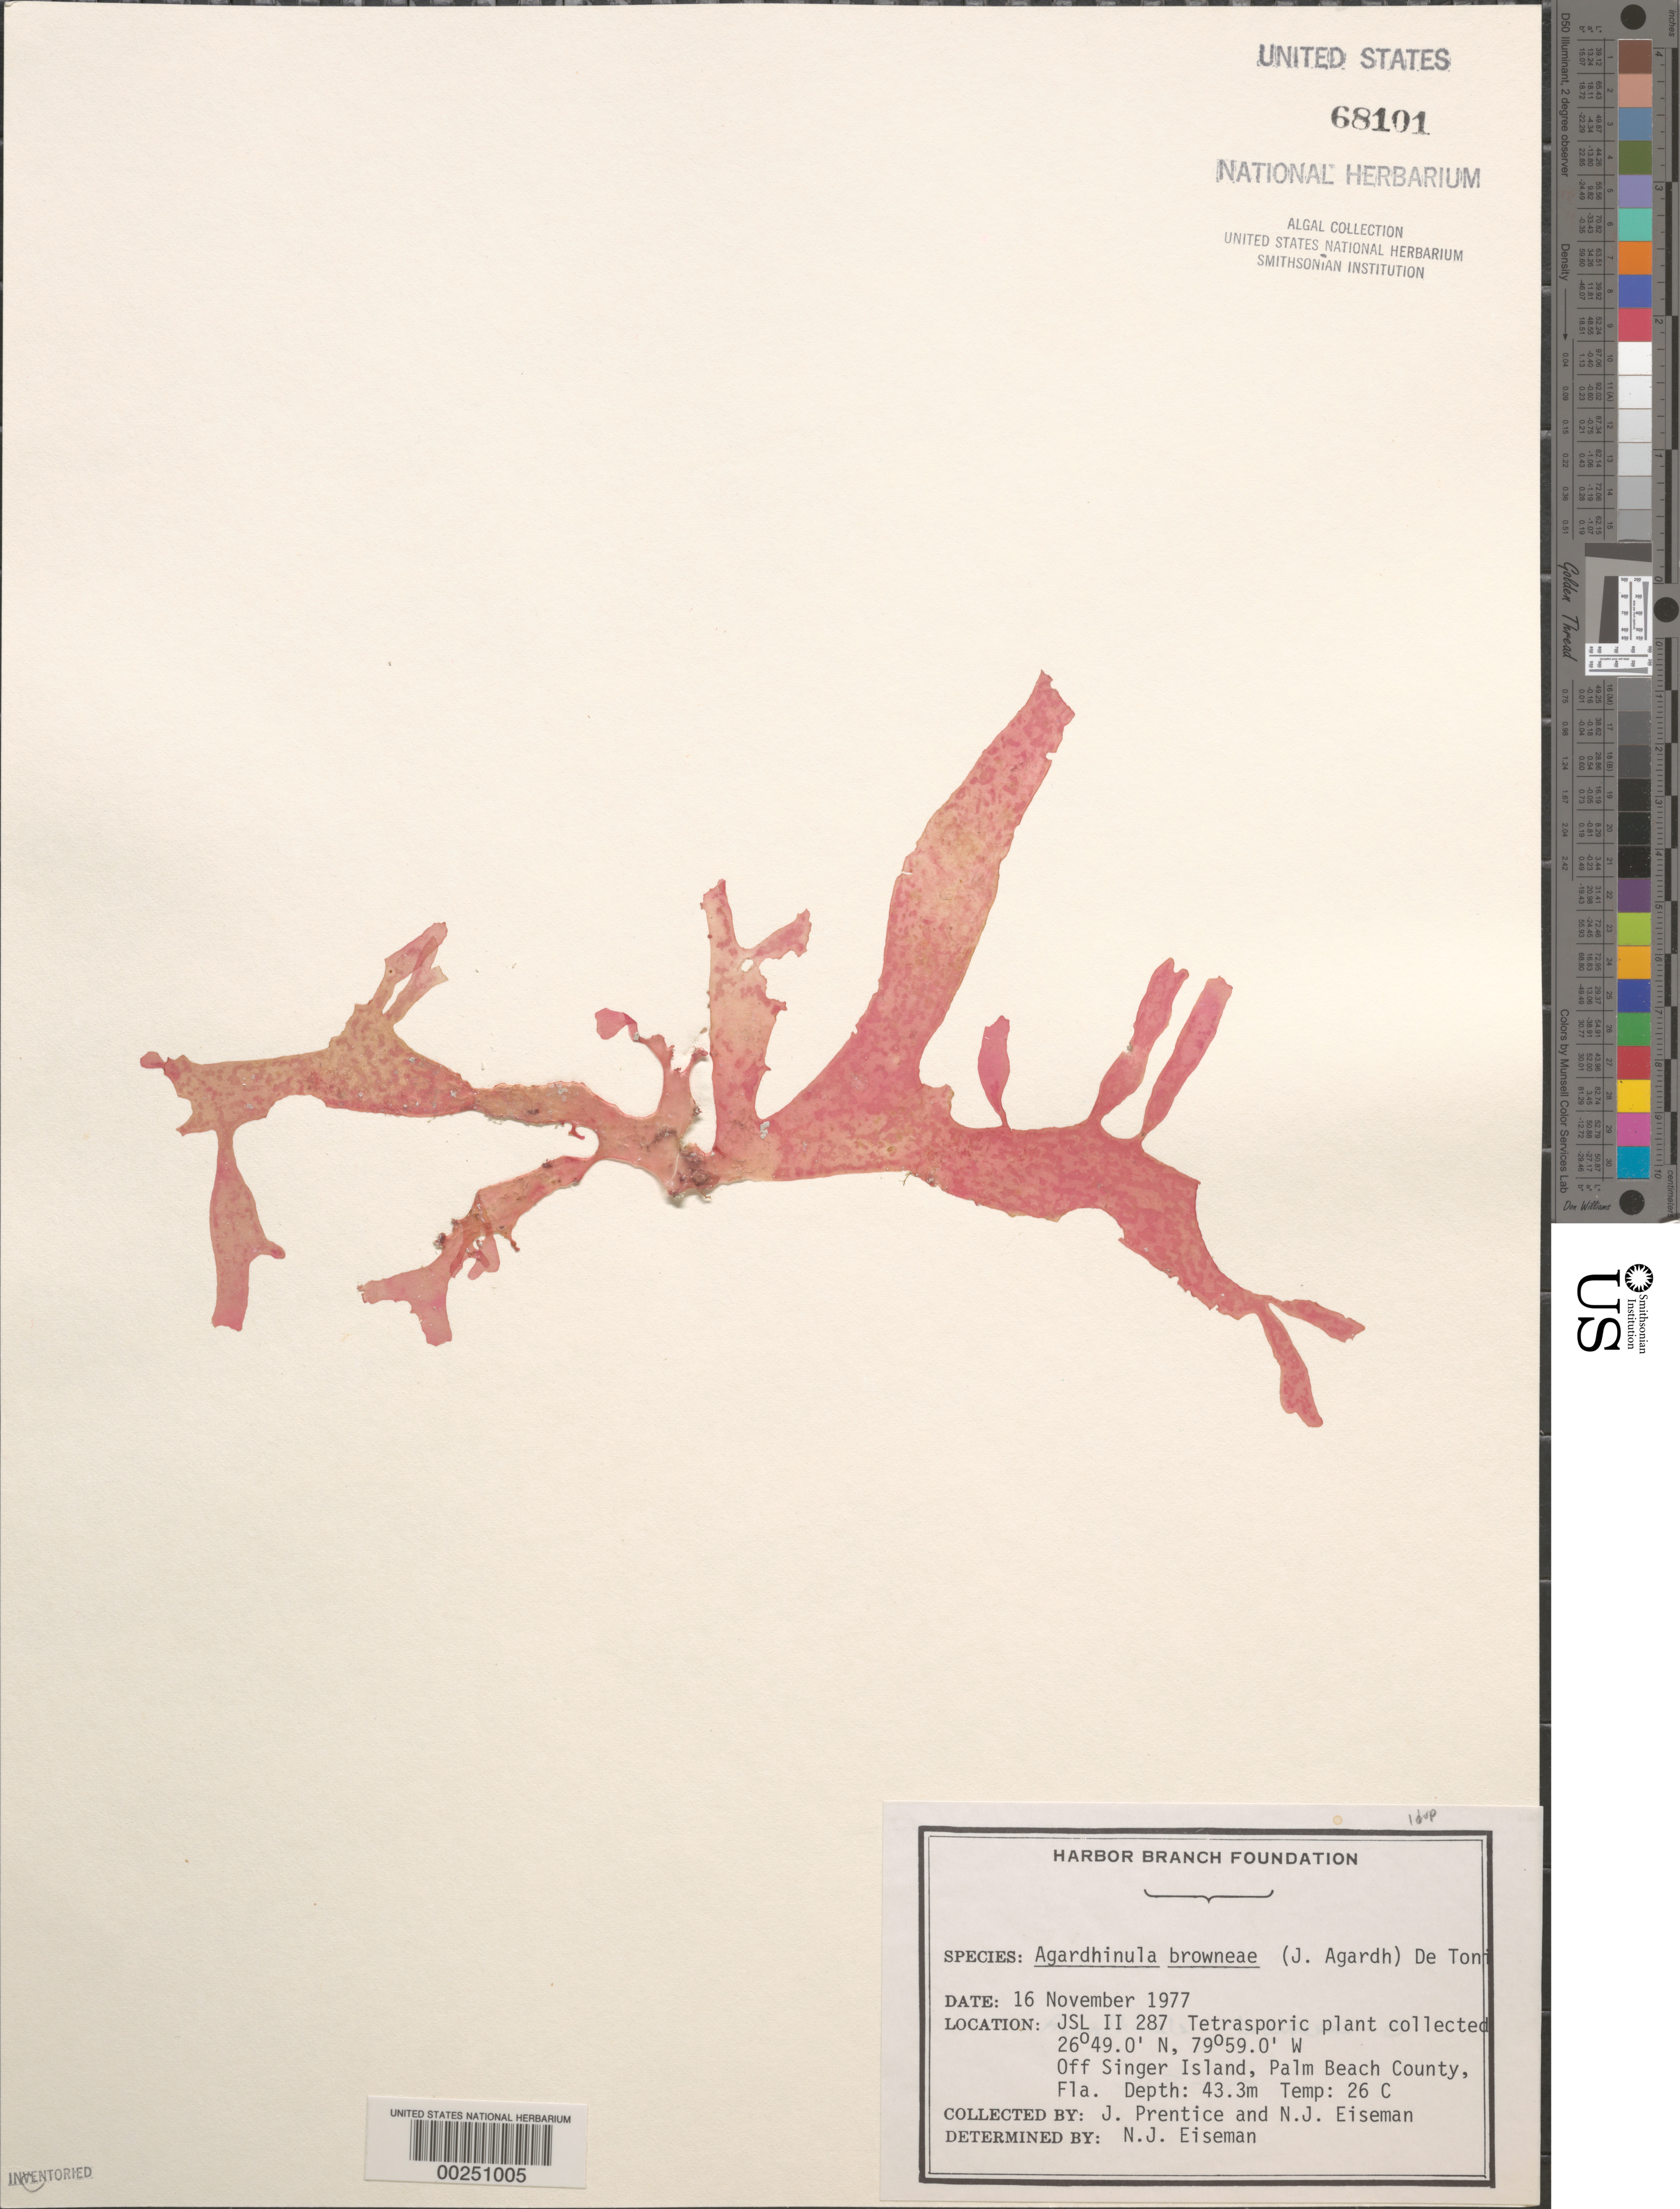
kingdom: Plantae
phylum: Rhodophyta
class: Florideophyceae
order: Rhodymeniales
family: Rhodymeniaceae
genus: Agardhinula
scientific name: Agardhinula browneae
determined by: Eiseman, N. J.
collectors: J. Prentice & N. J. Eiseman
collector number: JSL II 287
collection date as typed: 16 Nov 1977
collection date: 1977-11-16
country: United States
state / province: Florida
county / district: Palm Beach County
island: Singer Island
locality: Off Singer Island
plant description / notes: Johnson Sea Link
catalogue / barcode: US 68101